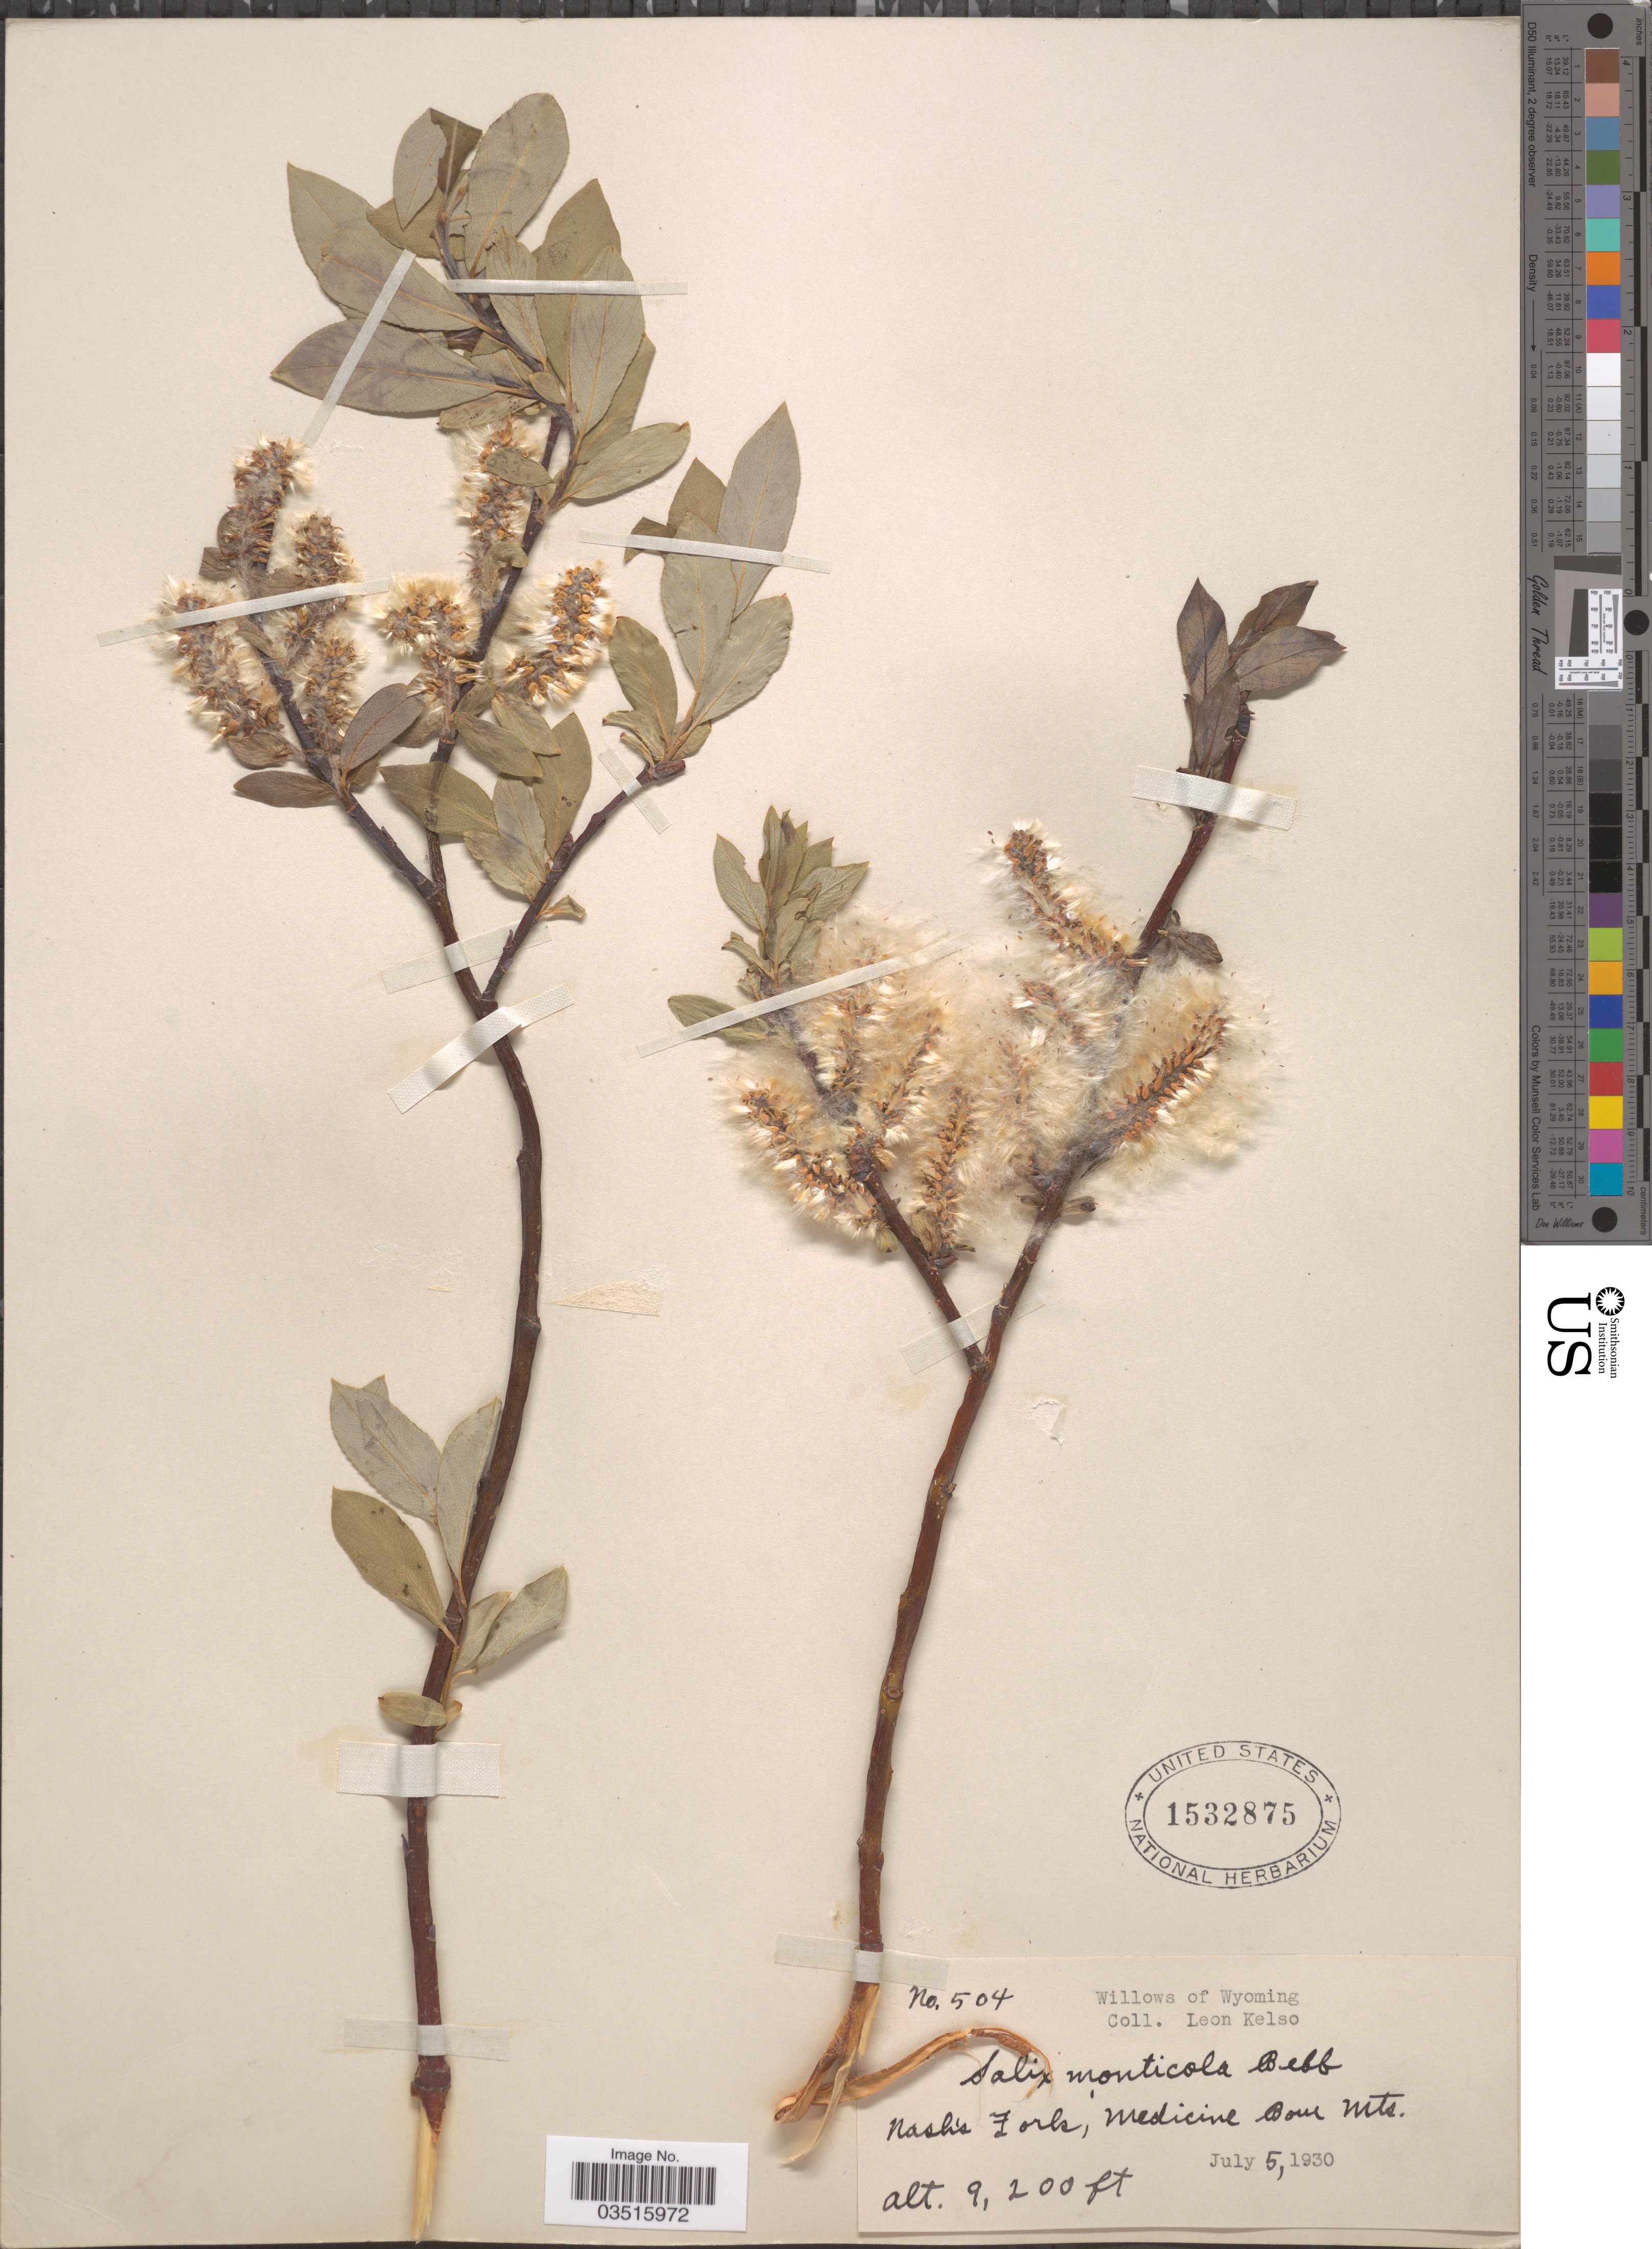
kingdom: Plantae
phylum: Tracheophyta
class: Magnoliopsida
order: Malpighiales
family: Salicaceae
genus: Salix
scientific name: Salix monticola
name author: Bebb.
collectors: L. Kelso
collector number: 504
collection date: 1930-07-05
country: United States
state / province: Wyoming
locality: Nash's Fork, Medicine Bow Mts.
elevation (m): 2804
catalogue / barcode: US 1532875